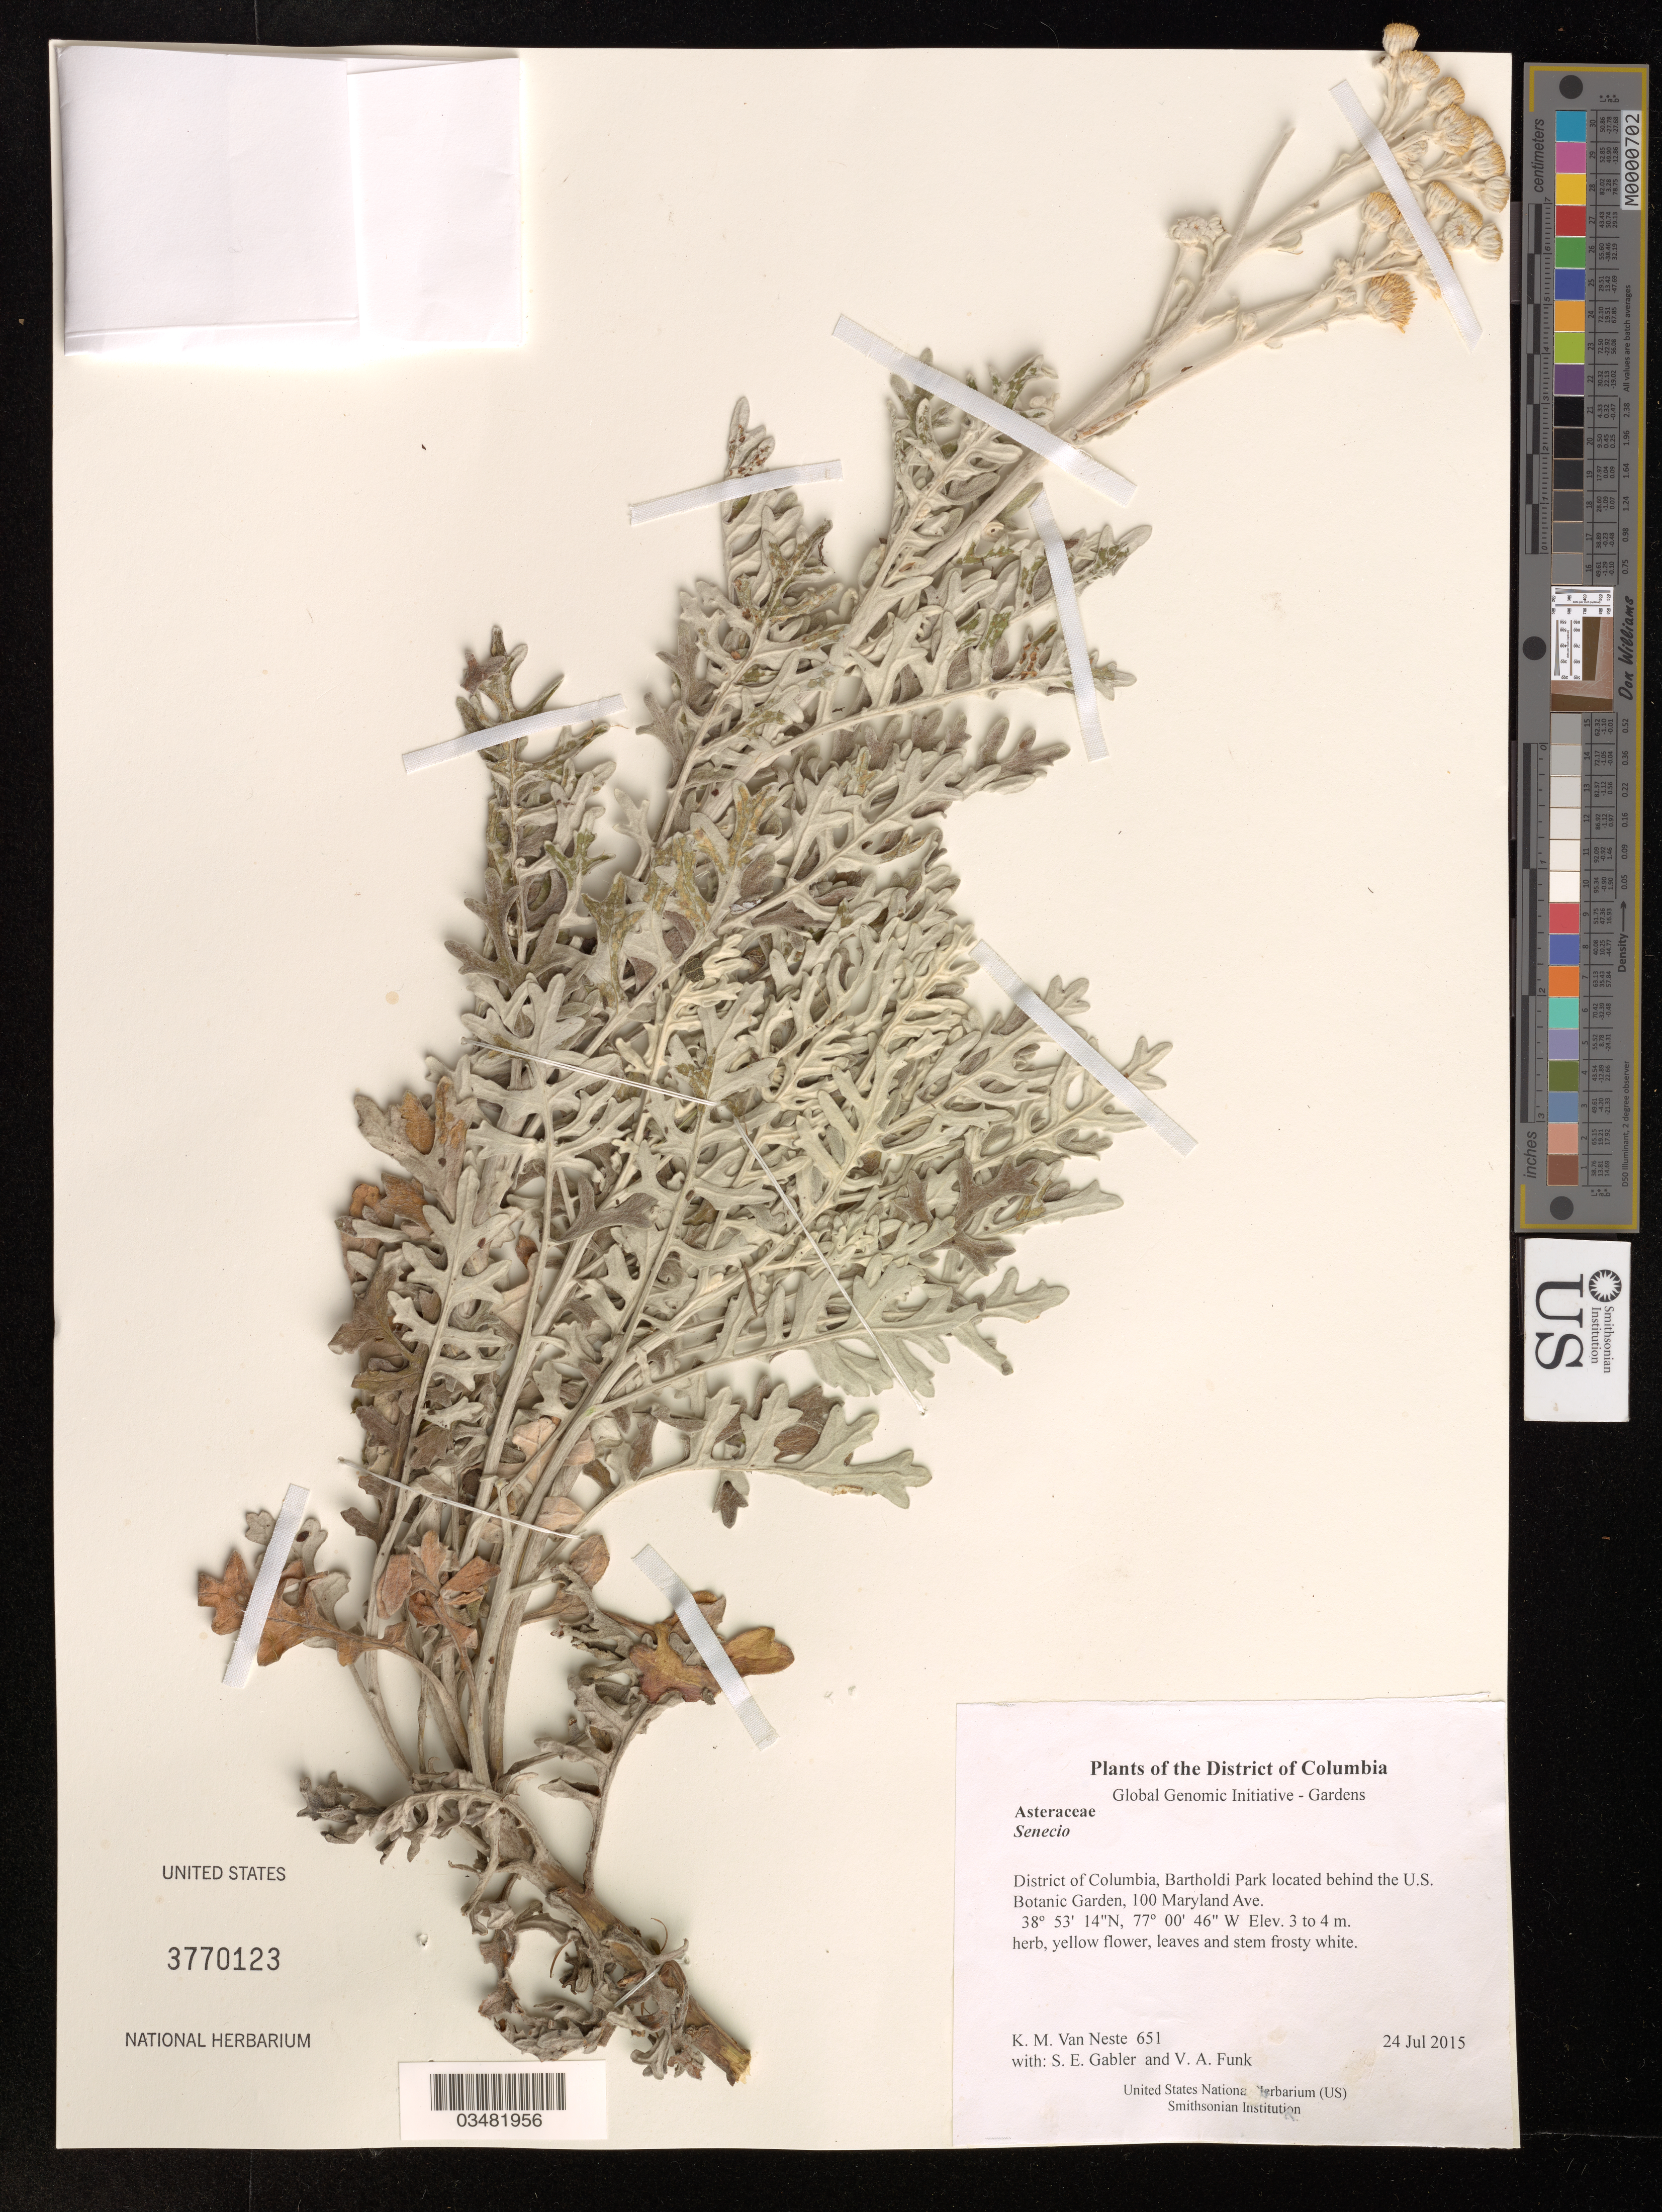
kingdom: Plantae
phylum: Tracheophyta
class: Magnoliopsida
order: Asterales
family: Asteraceae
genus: Senecio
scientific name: Senecio sp.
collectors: K. M. Van Neste, S. E. Gabler, V. Funk & K. Wallick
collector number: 651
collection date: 2015-07-24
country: United States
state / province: District of Columbia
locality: Bartholdi Park located behind the U.S. Botanic Garden, 100 Maryland Ave.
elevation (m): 3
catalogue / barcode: US 3770123